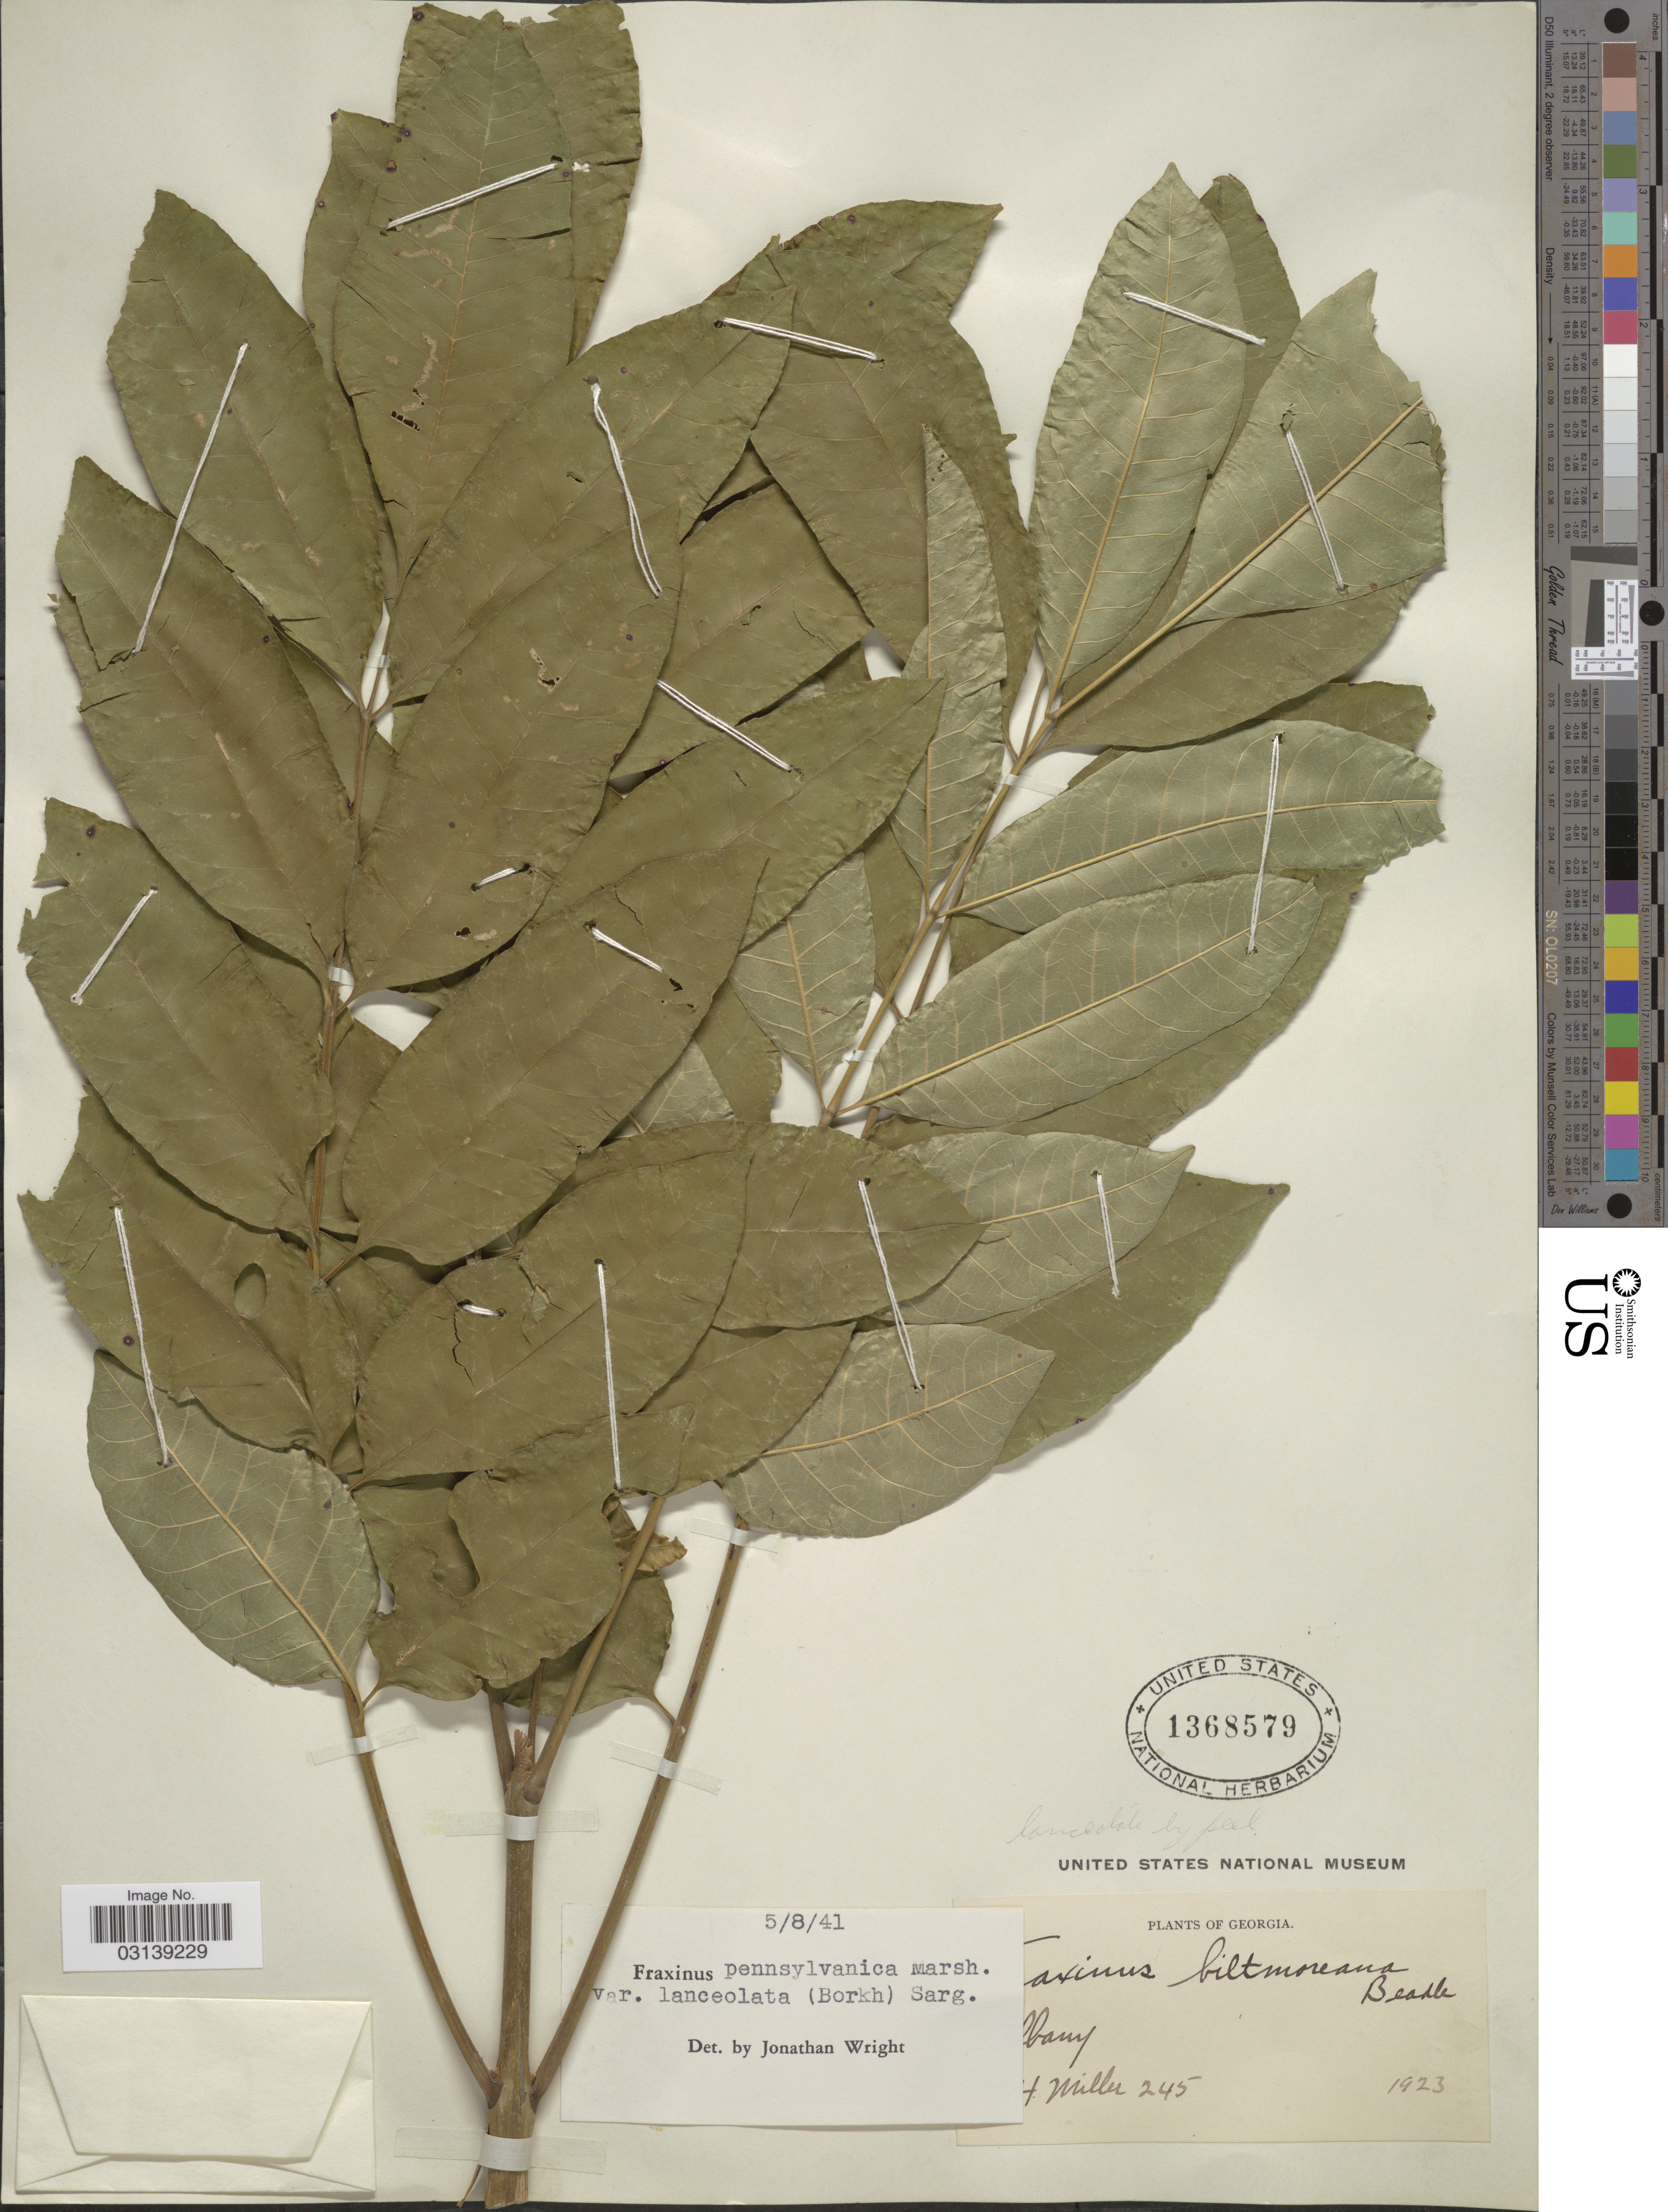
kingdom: Plantae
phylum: Tracheophyta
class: Magnoliopsida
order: Lamiales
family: Oleaceae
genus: Fraxinus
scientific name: Fraxinus pennsylvanica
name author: Marshall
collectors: J. H. Miller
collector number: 245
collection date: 1923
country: United States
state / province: Georgia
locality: Albany.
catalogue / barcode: US 1368579